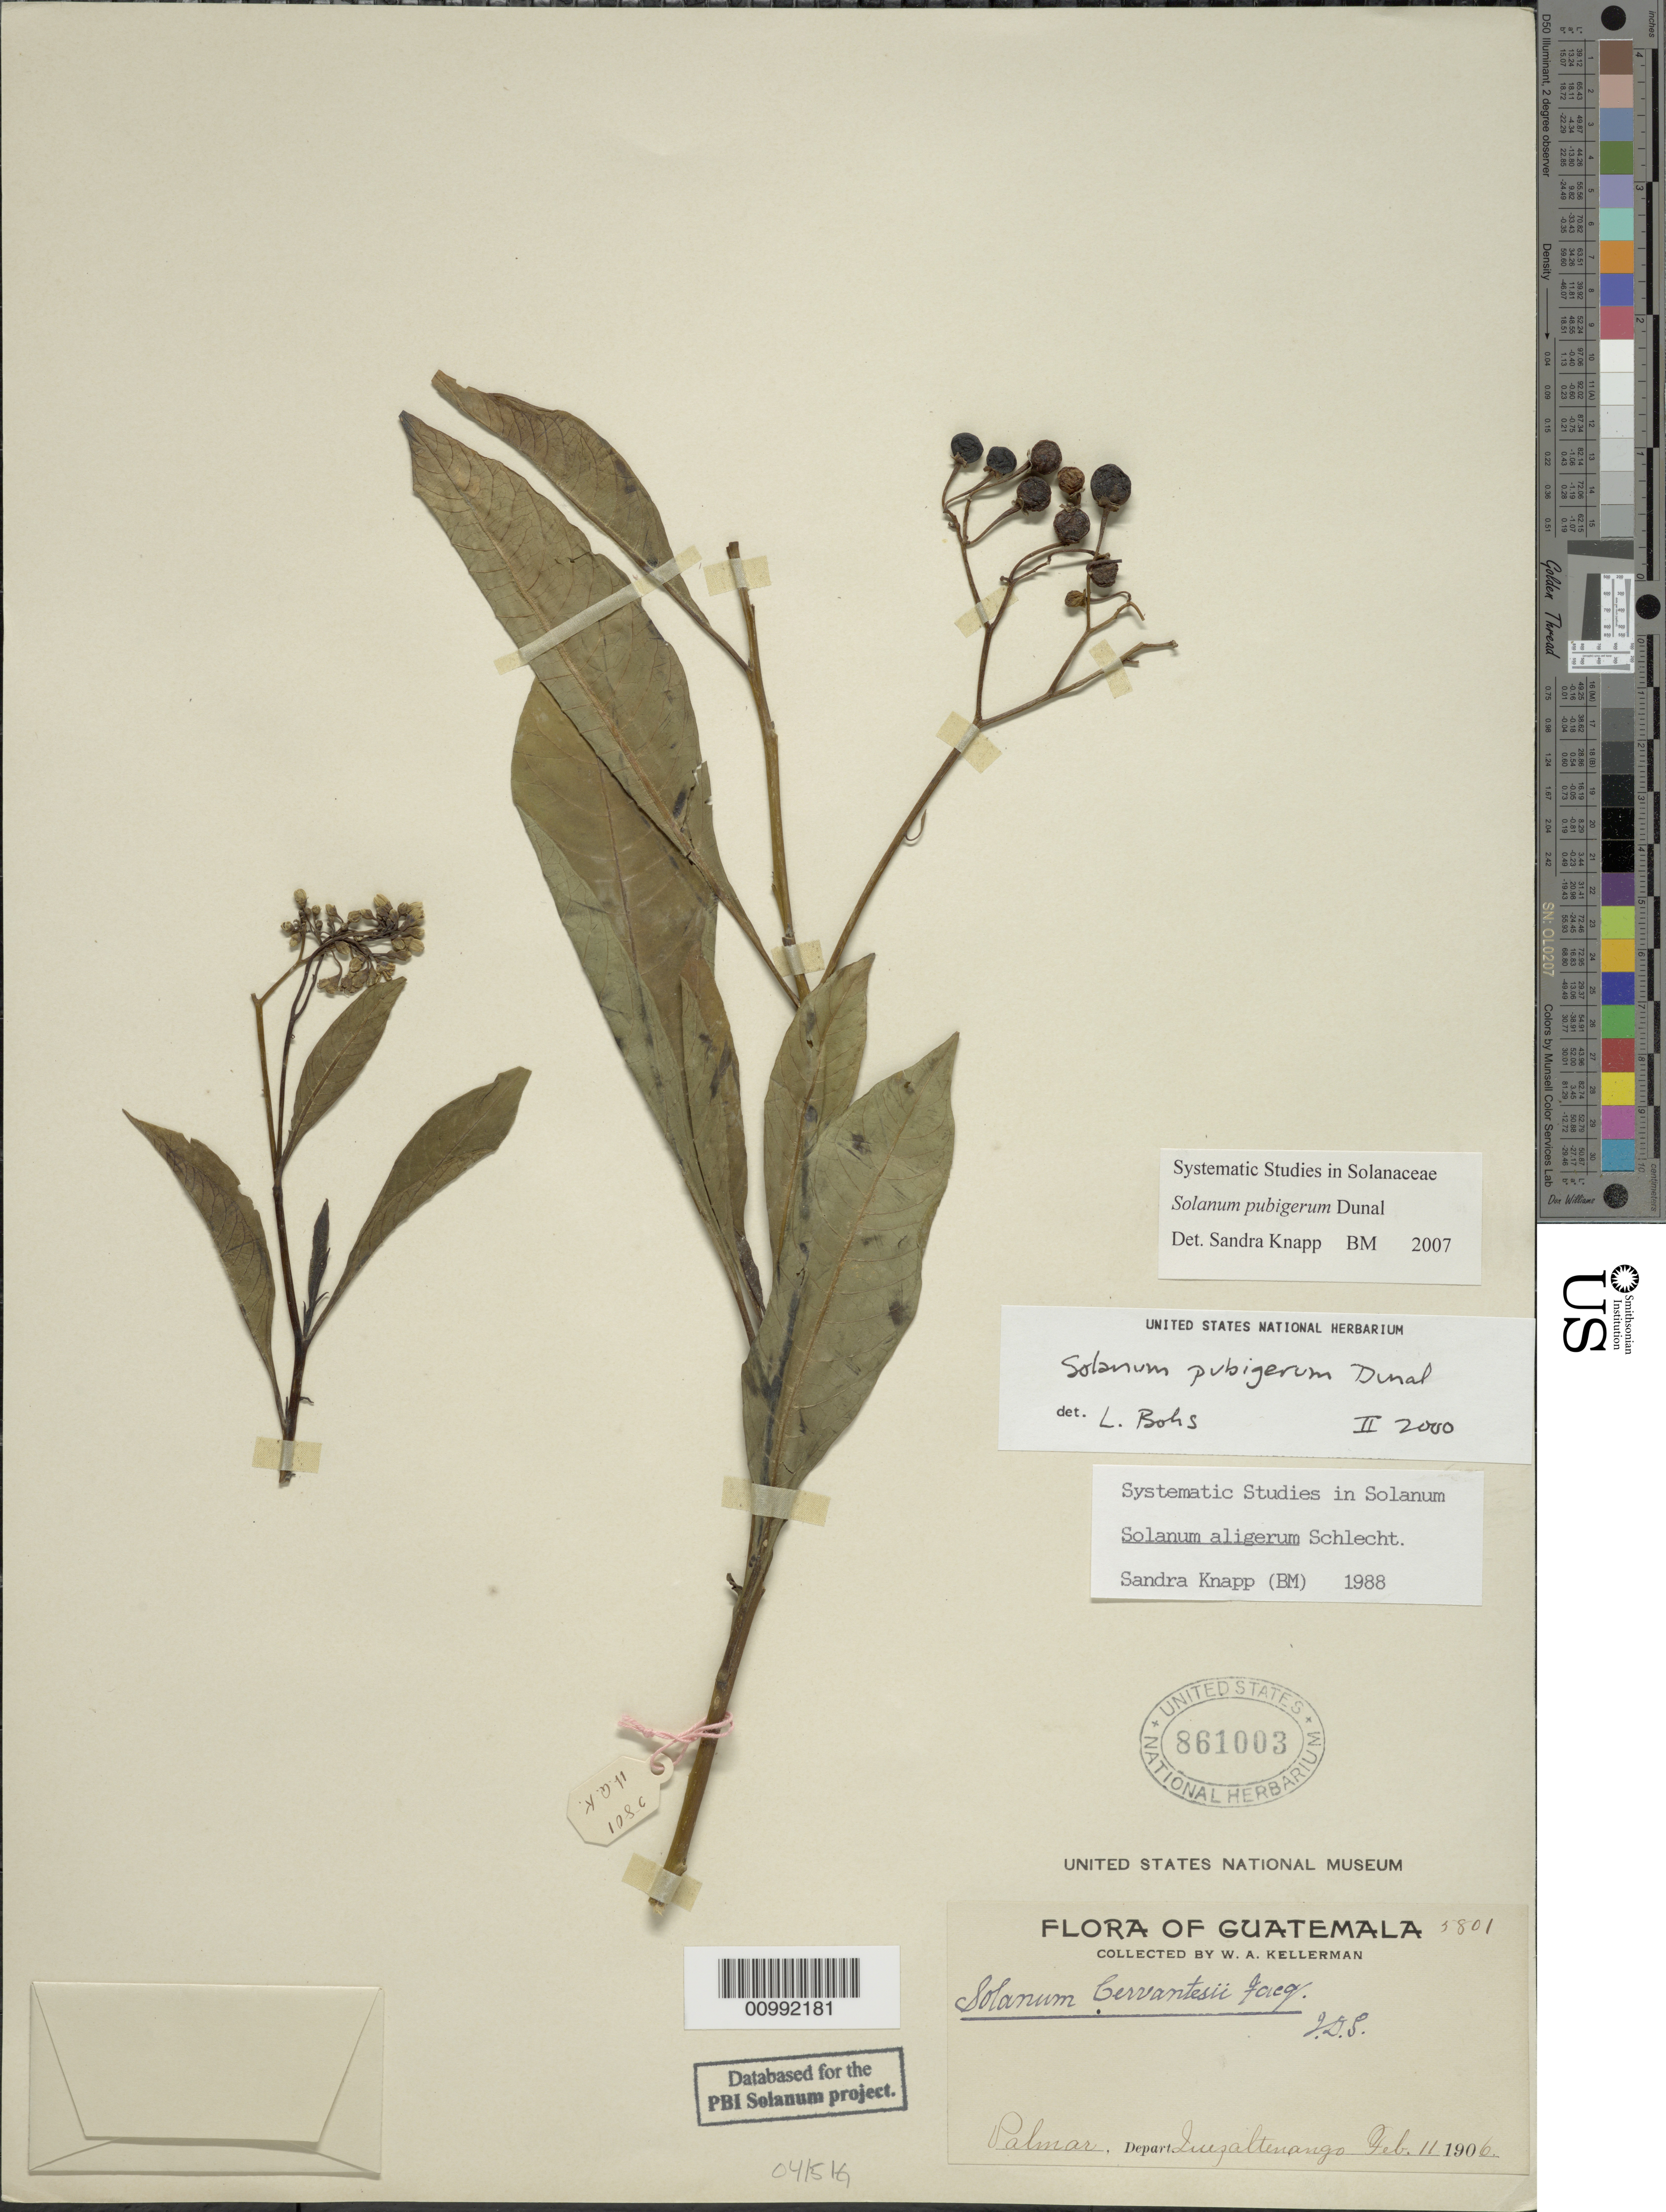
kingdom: Plantae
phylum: Tracheophyta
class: Magnoliopsida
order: Solanales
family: Solanaceae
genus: Solanum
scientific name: Solanum pubigerum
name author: Dunal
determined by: Knapp, S. D.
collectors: W. A. Kellerman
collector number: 5801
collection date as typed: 11 Feb 1906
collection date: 1906-02-11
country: Guatemala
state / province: Quetzaltenango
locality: Palmar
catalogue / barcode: US 861003